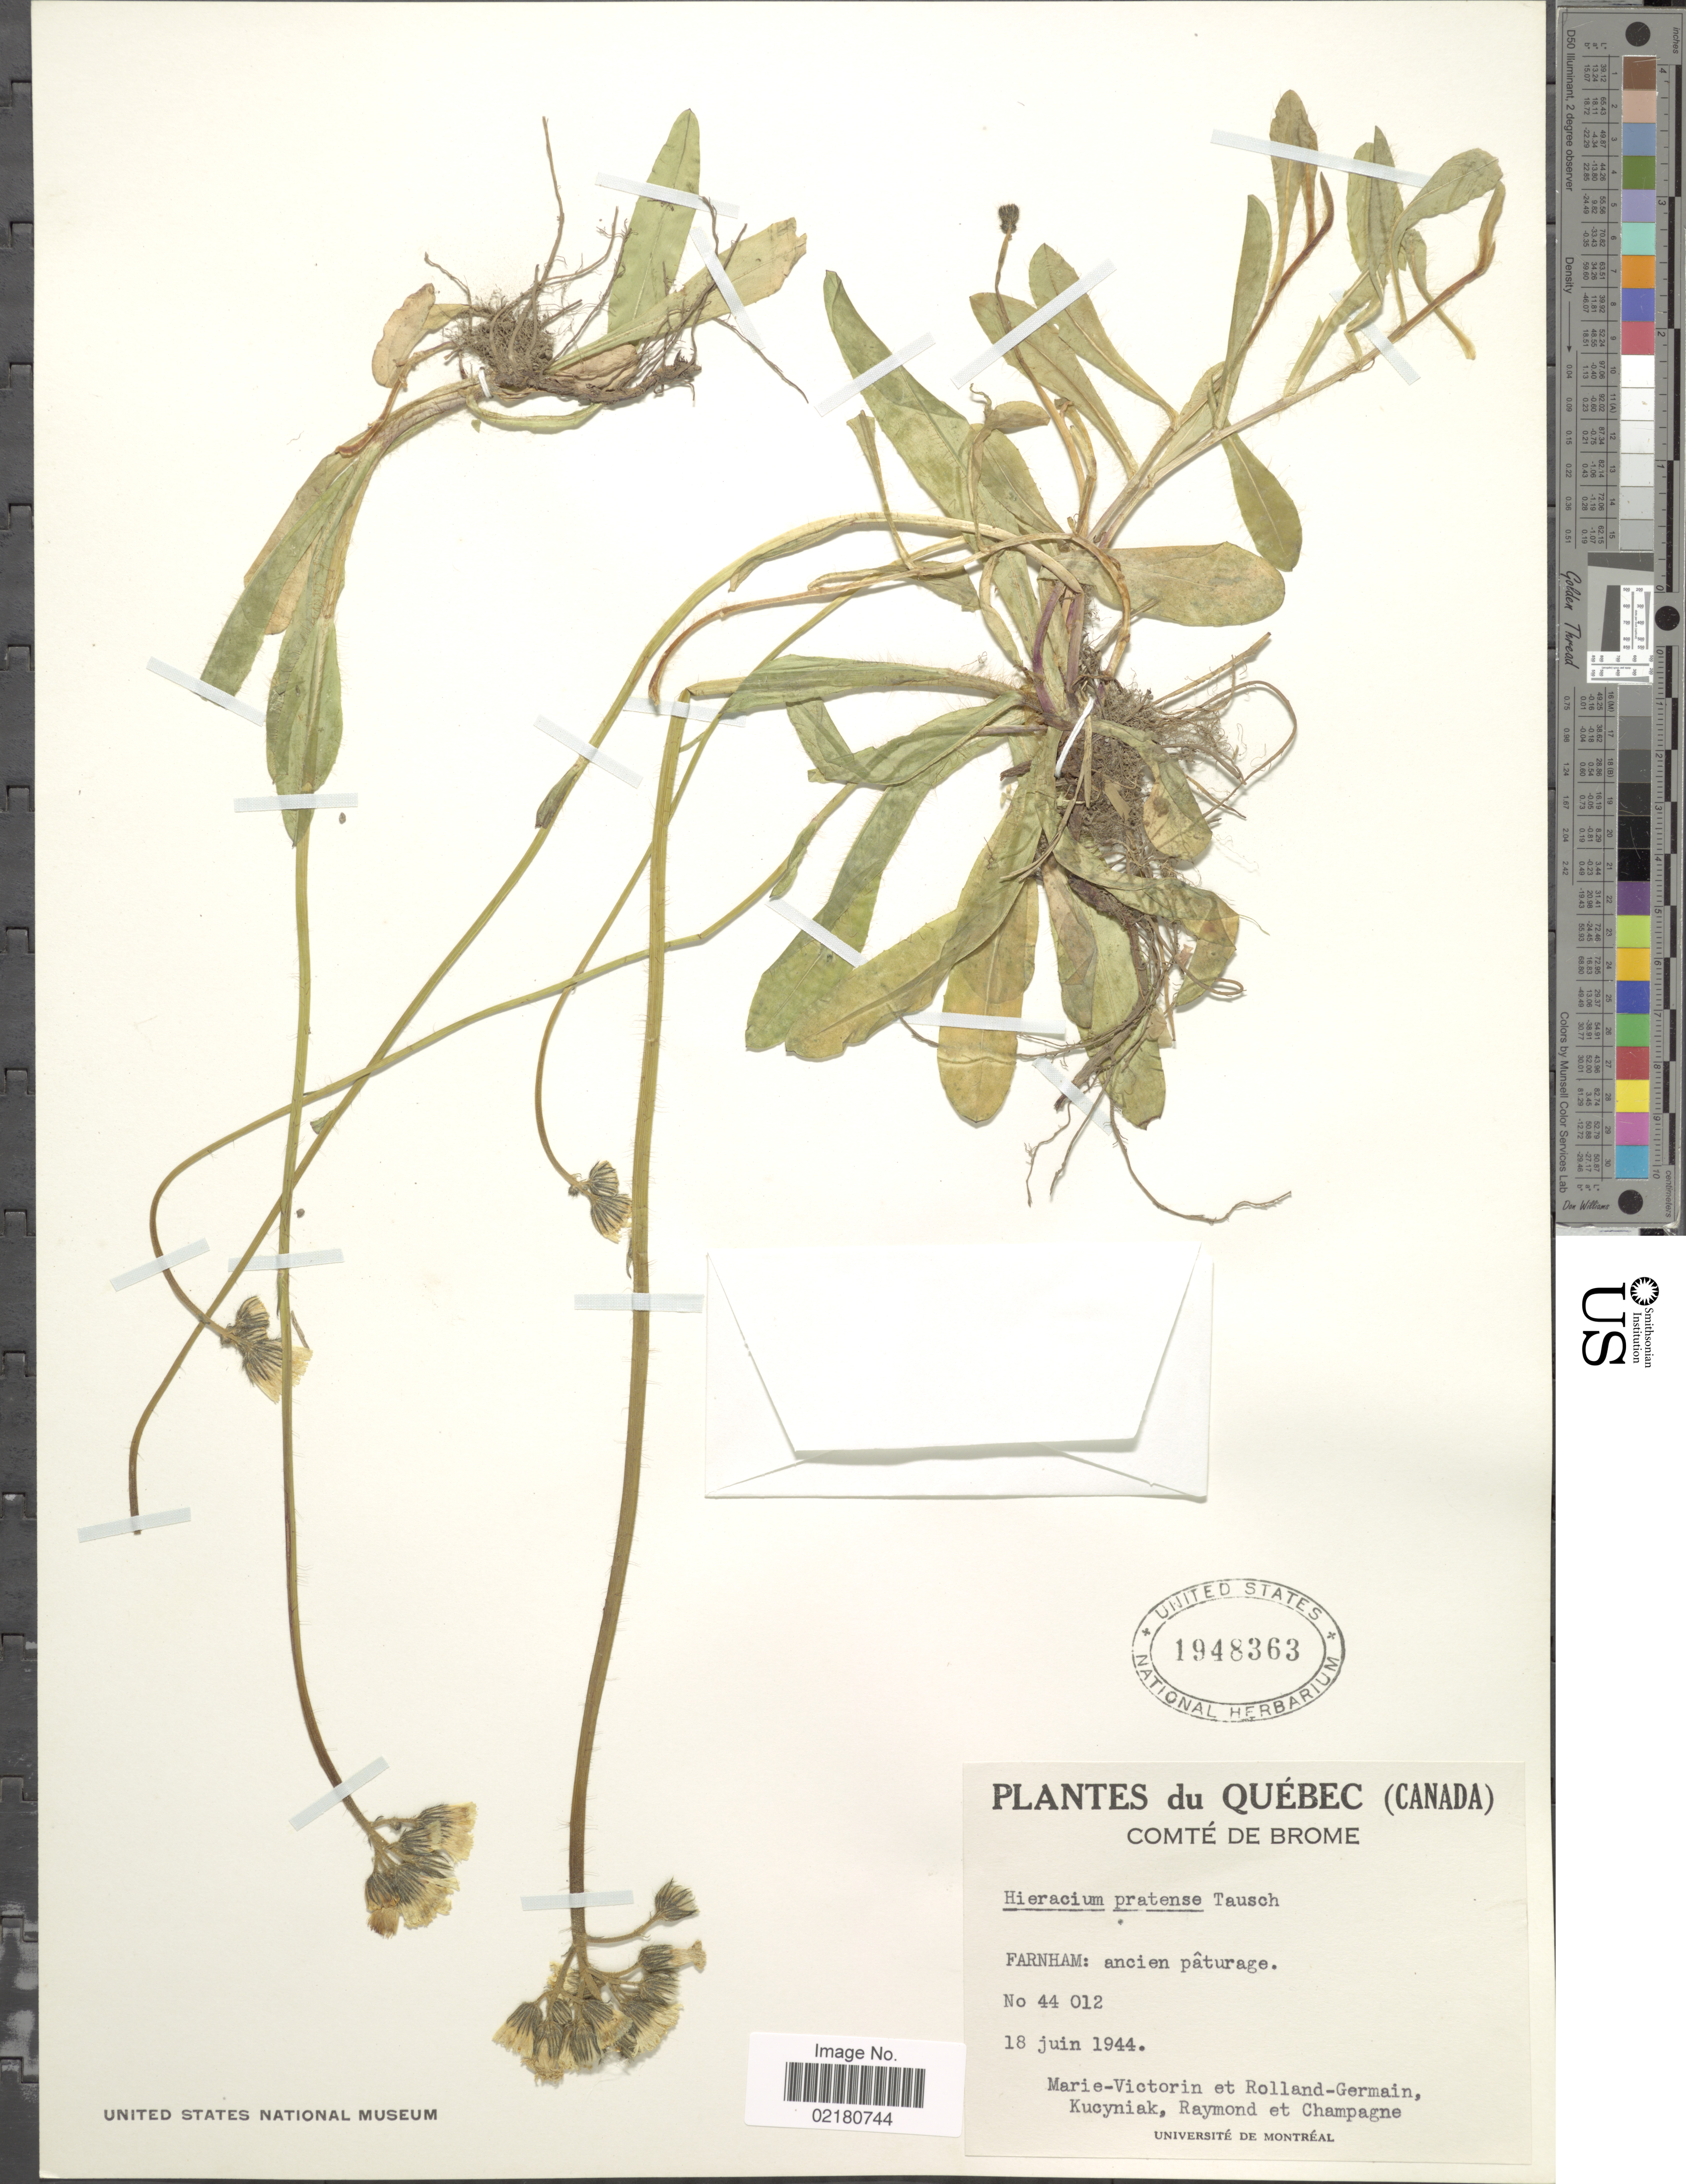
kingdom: Plantae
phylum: Tracheophyta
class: Magnoliopsida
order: Asterales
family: Asteraceae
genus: Pilosella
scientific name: Pilosella caespitosa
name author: (Dumort.) P. D. Sell & C. West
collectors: -. Marie-Victorin, Rolland-Germain, Kucyniak, -. Raymond & Champagne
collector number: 44 012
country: Canada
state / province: Quebec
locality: Canada, Comte de Brome, Farnham: ancien Paturage.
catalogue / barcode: US 1948363